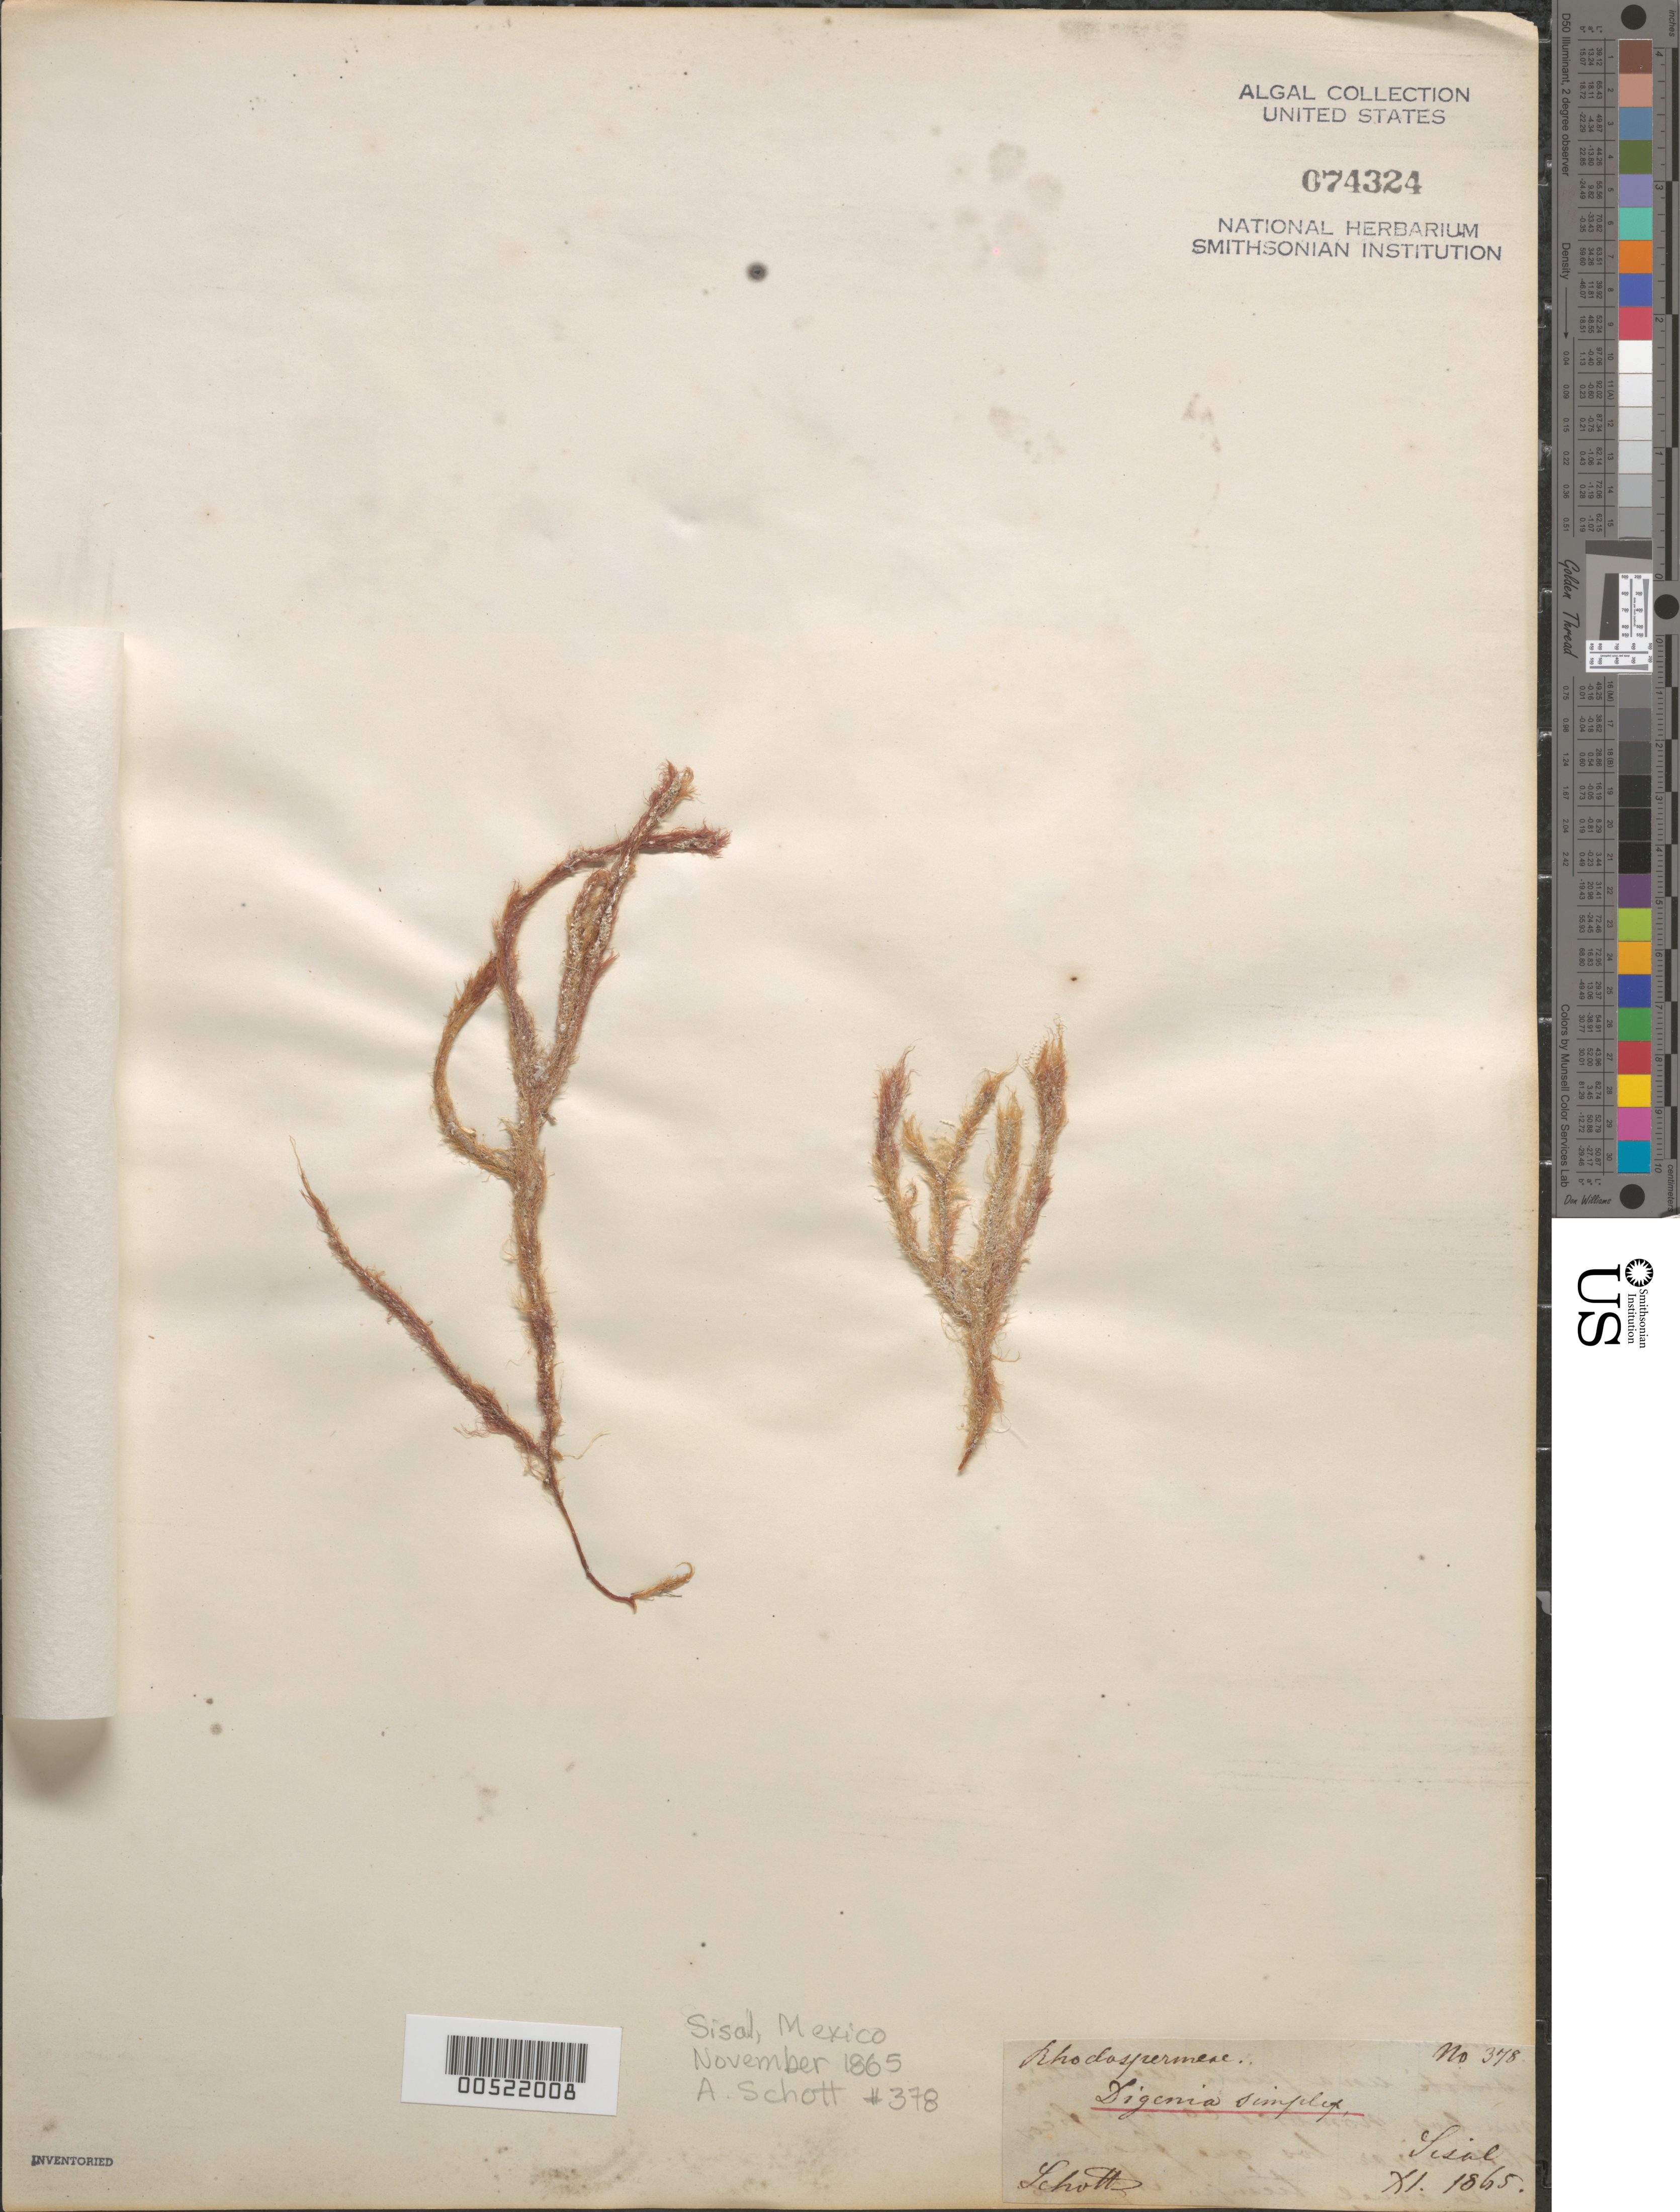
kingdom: Plantae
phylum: Rhodophyta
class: Florideophyceae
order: Ceramiales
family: Rhodomelaceae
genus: Digenea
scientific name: Digenea simplex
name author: (Wulfen) C. Agardh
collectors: A. C. V. Schott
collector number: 378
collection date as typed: Nov 1865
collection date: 1865-11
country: Mexico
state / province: Yucatan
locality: Sisal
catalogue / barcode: US 74324